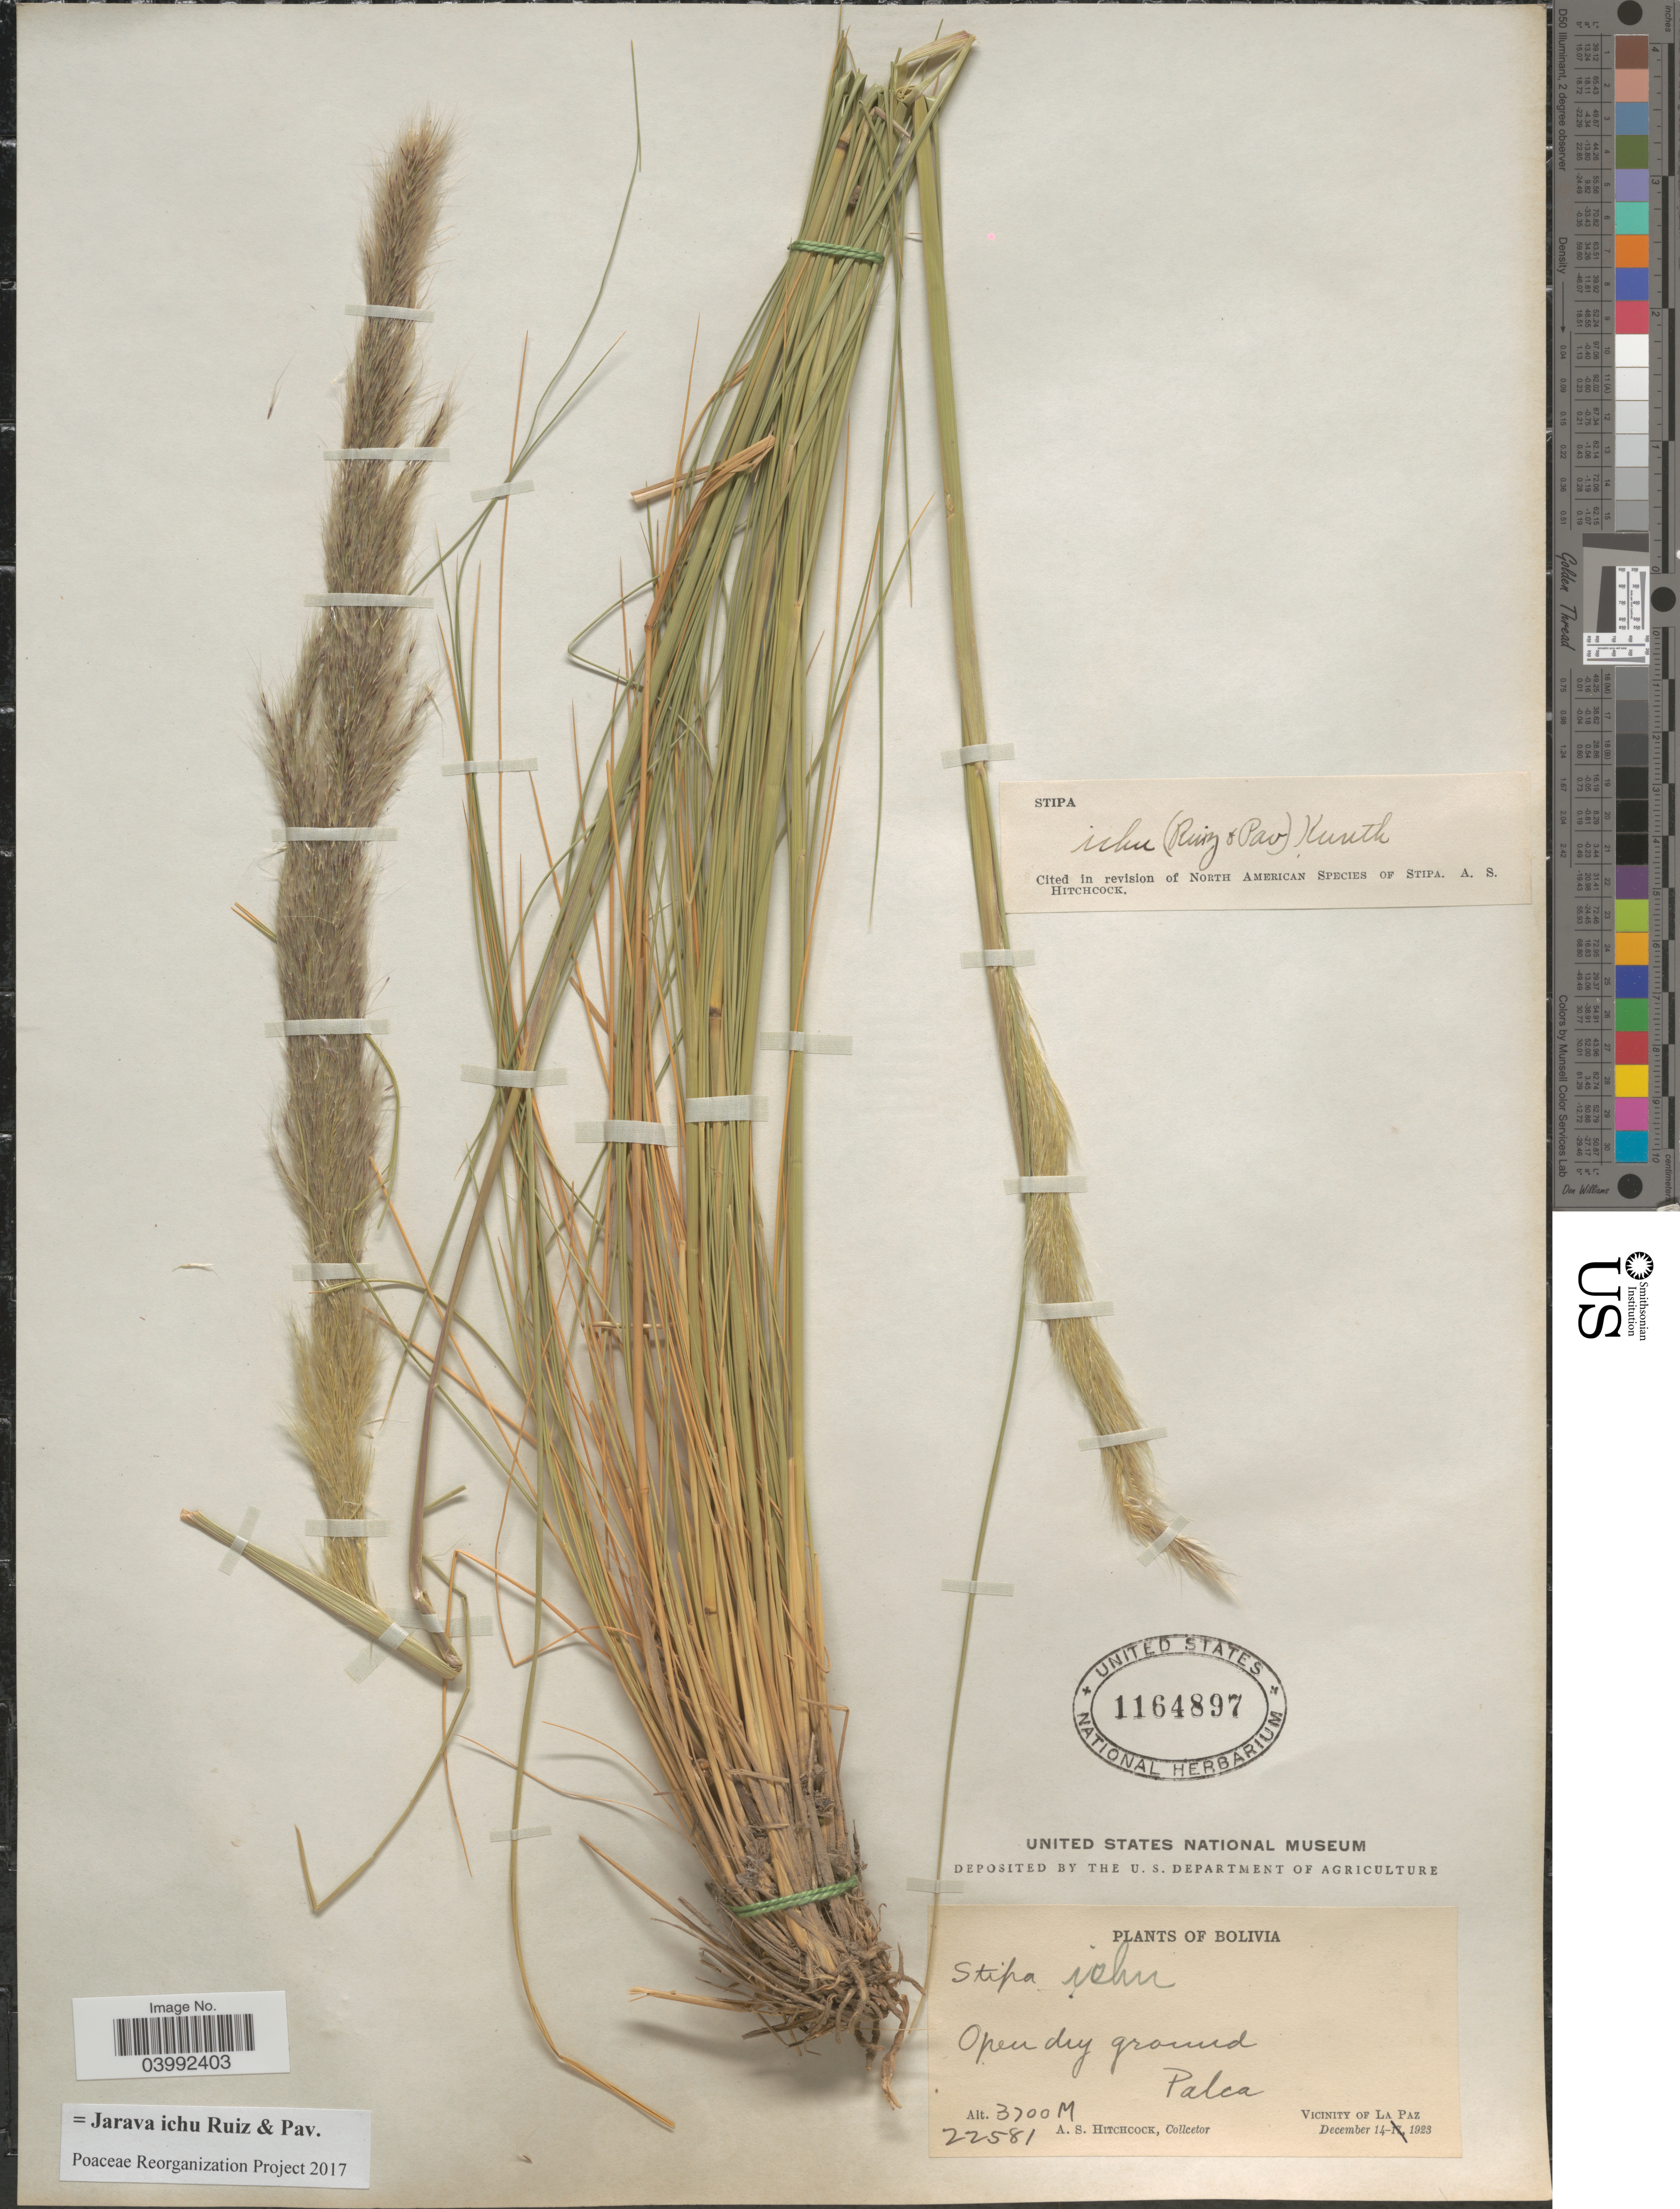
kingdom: Plantae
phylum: Tracheophyta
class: Liliopsida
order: Poales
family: Poaceae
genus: Jarava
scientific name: Jarava ichu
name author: Ruiz & Pav.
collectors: A. S. Hitchcock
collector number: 22581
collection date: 1923-12-14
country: Bolivia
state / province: La Paz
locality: Palca. Vicinity of La Paz.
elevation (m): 3700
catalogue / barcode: US 1164897